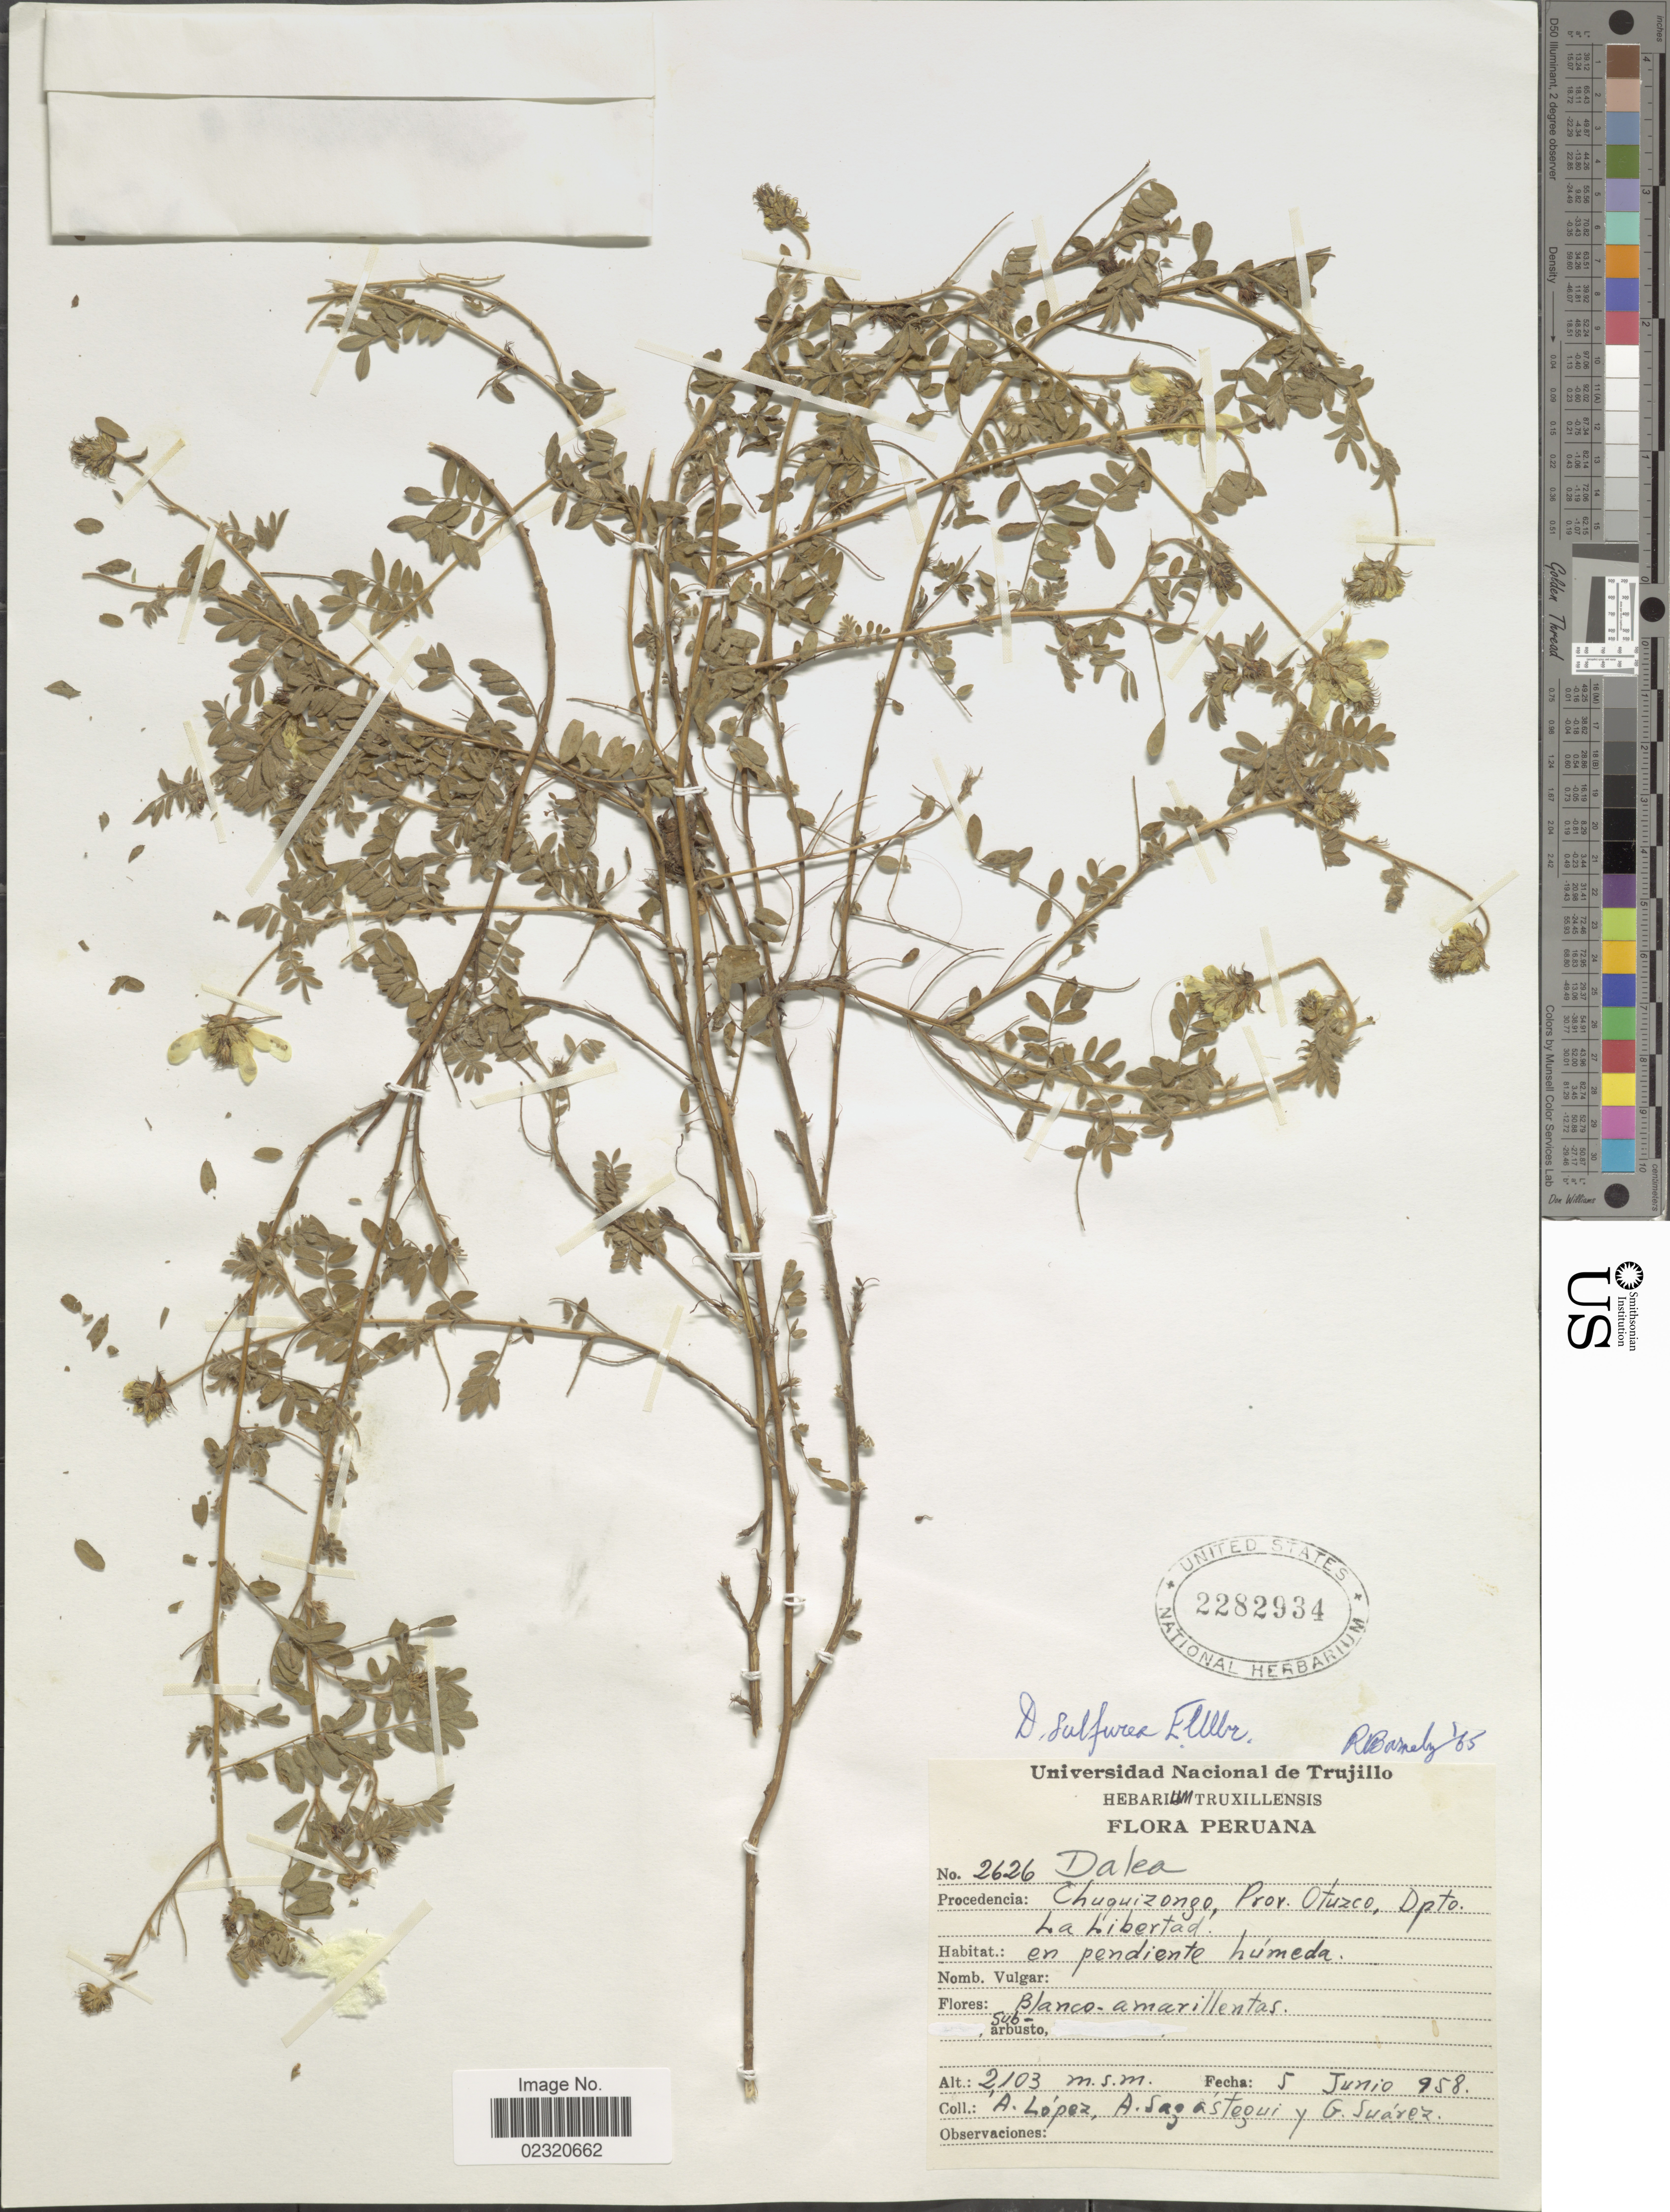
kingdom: Plantae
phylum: Tracheophyta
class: Magnoliopsida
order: Fabales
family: Fabaceae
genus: Dalea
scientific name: Dalea cylindrica var. sulfurea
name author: (Ulbr.) Barneby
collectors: A. Lopez, A. Sagástequi & G. Suárez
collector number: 2626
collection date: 1958-06-05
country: Peru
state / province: La Libertad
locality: Chuqyuzongo, Prov. Otuzco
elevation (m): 2103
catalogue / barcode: US 2282934